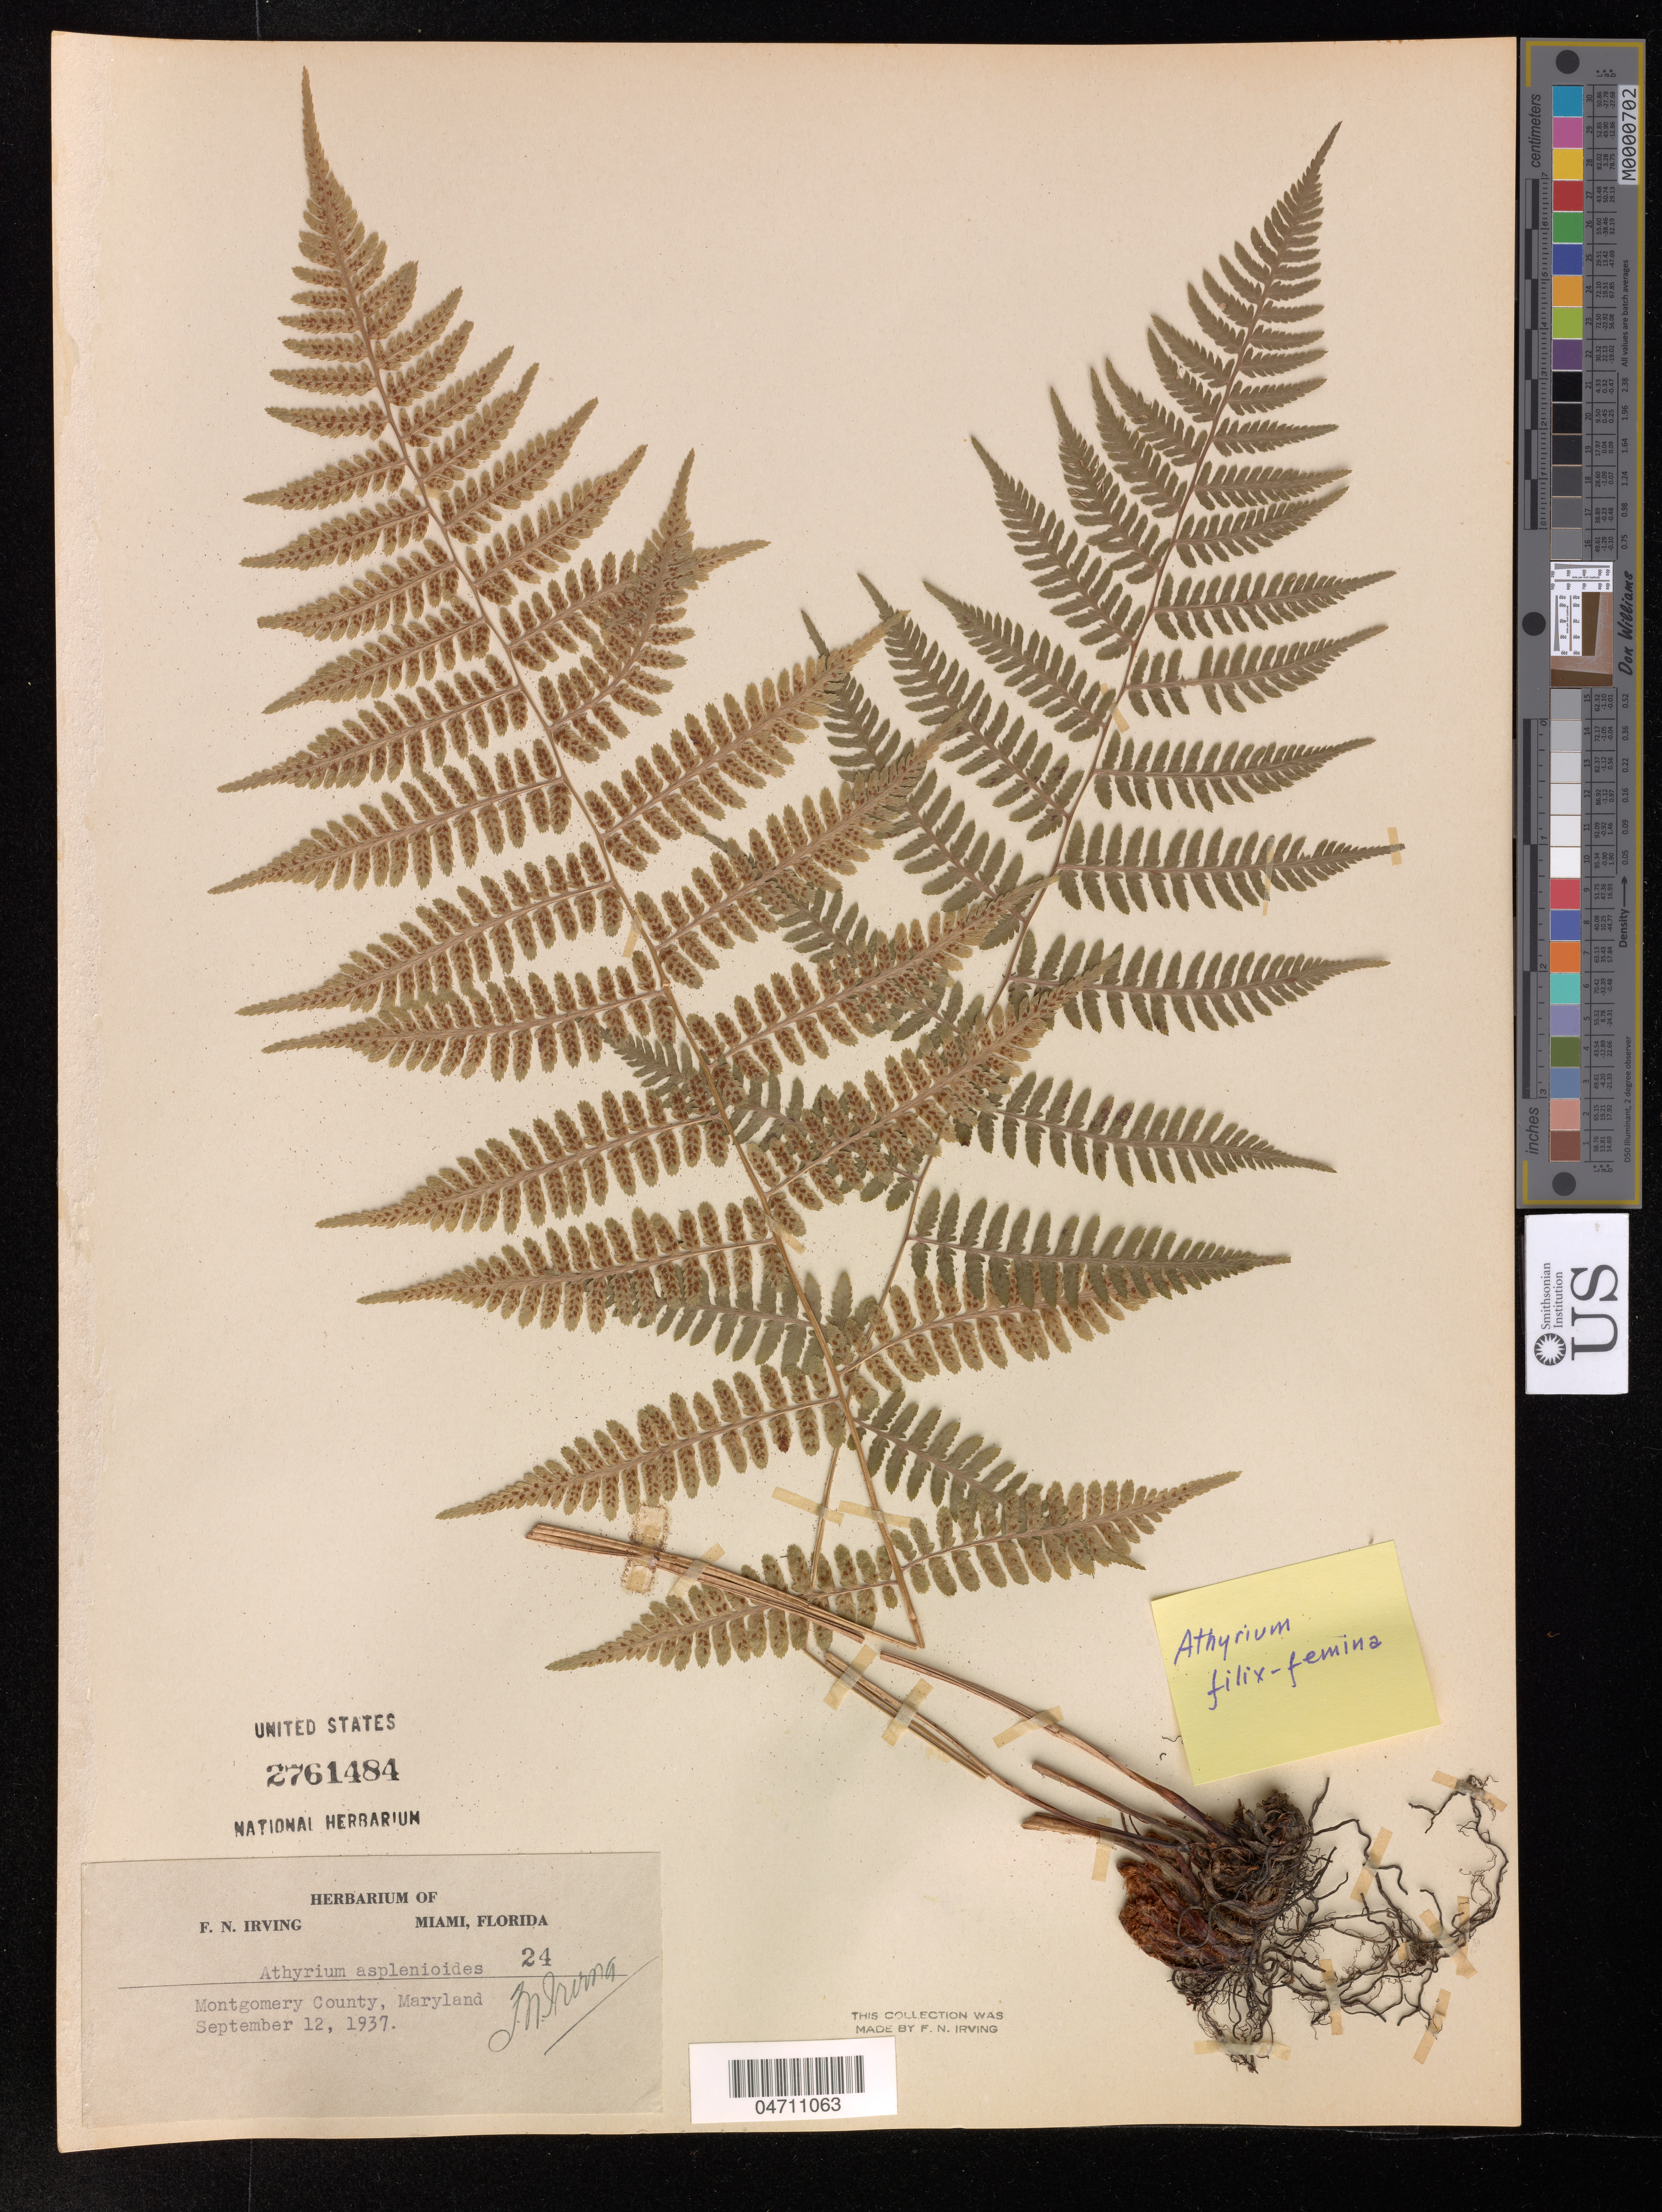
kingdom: Plantae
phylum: Tracheophyta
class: Polypodiopsida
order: Polypodiales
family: Athyriaceae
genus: Athyrium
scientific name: Athyrium filix-femina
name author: (L.) Roth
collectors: F. Irving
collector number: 24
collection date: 1937-09-12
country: United States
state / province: Maryland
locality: Montgomery County.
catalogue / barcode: US 2761484